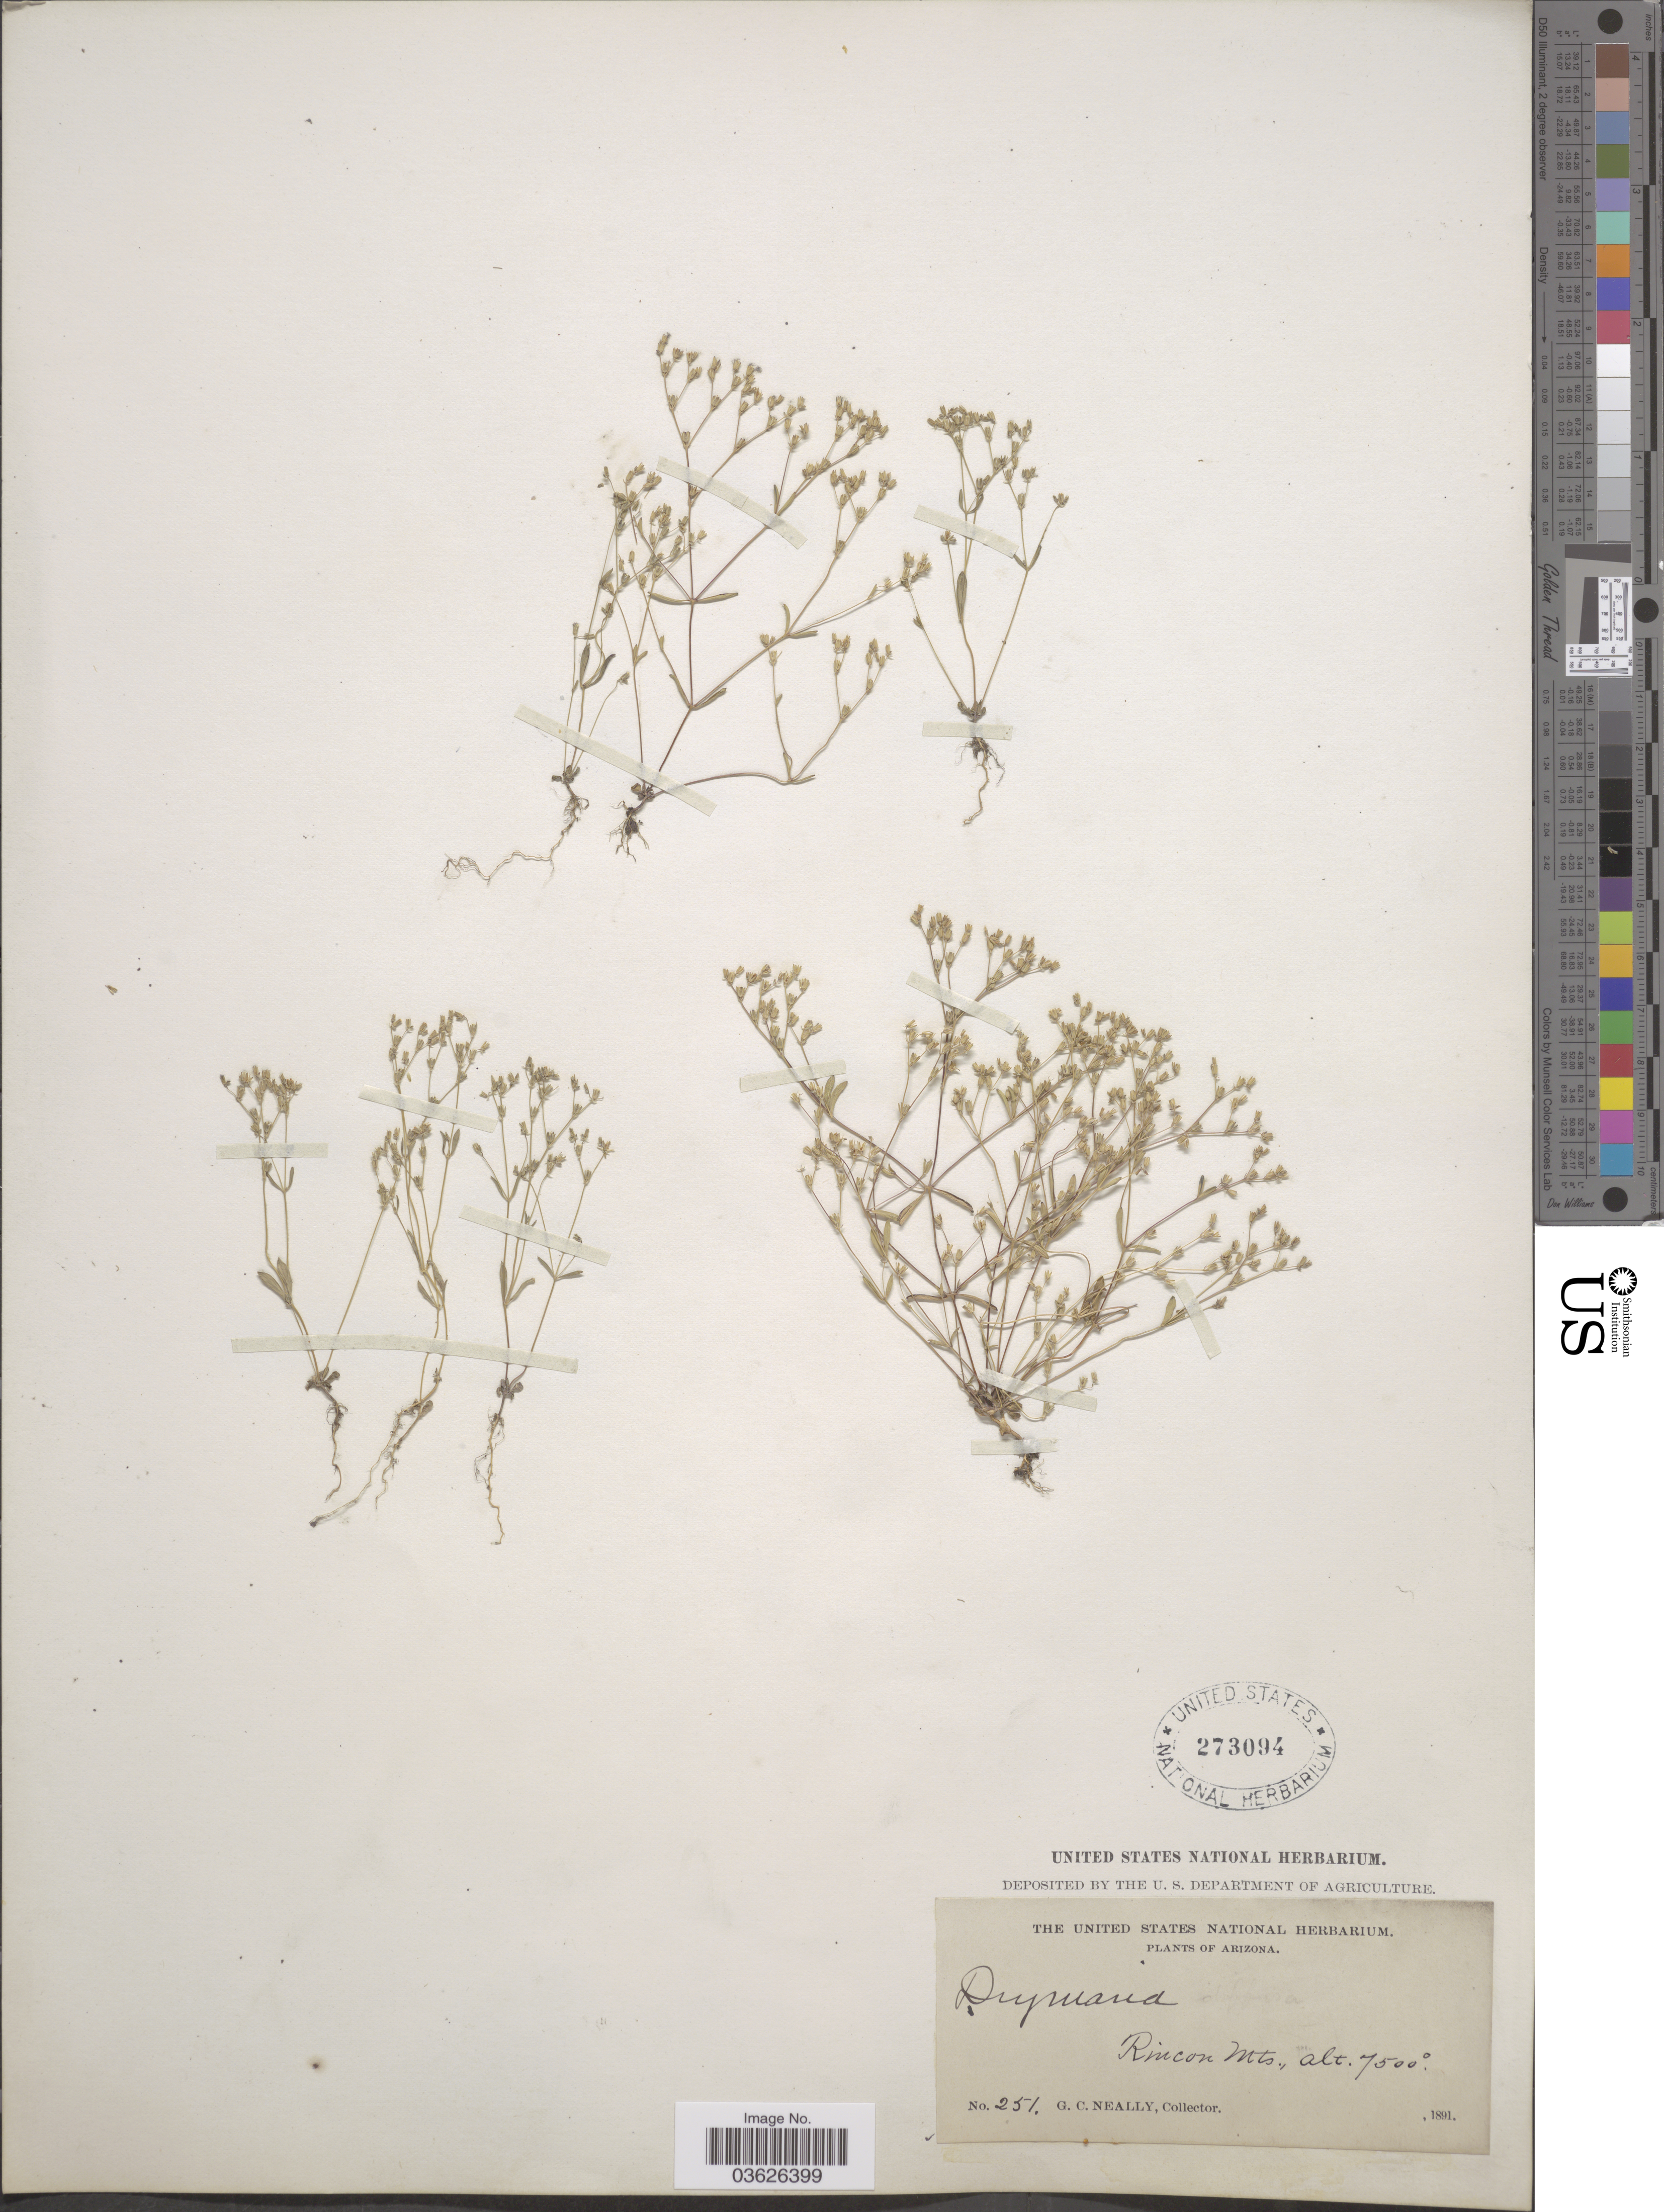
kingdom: Plantae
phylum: Tracheophyta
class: Magnoliopsida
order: Caryophyllales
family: Caryophyllaceae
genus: Drymaria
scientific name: Drymaria effusa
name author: A. Gray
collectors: G. Neally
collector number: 251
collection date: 1891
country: United States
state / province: Arizona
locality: Rincon Mts.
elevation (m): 2286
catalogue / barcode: US 273094